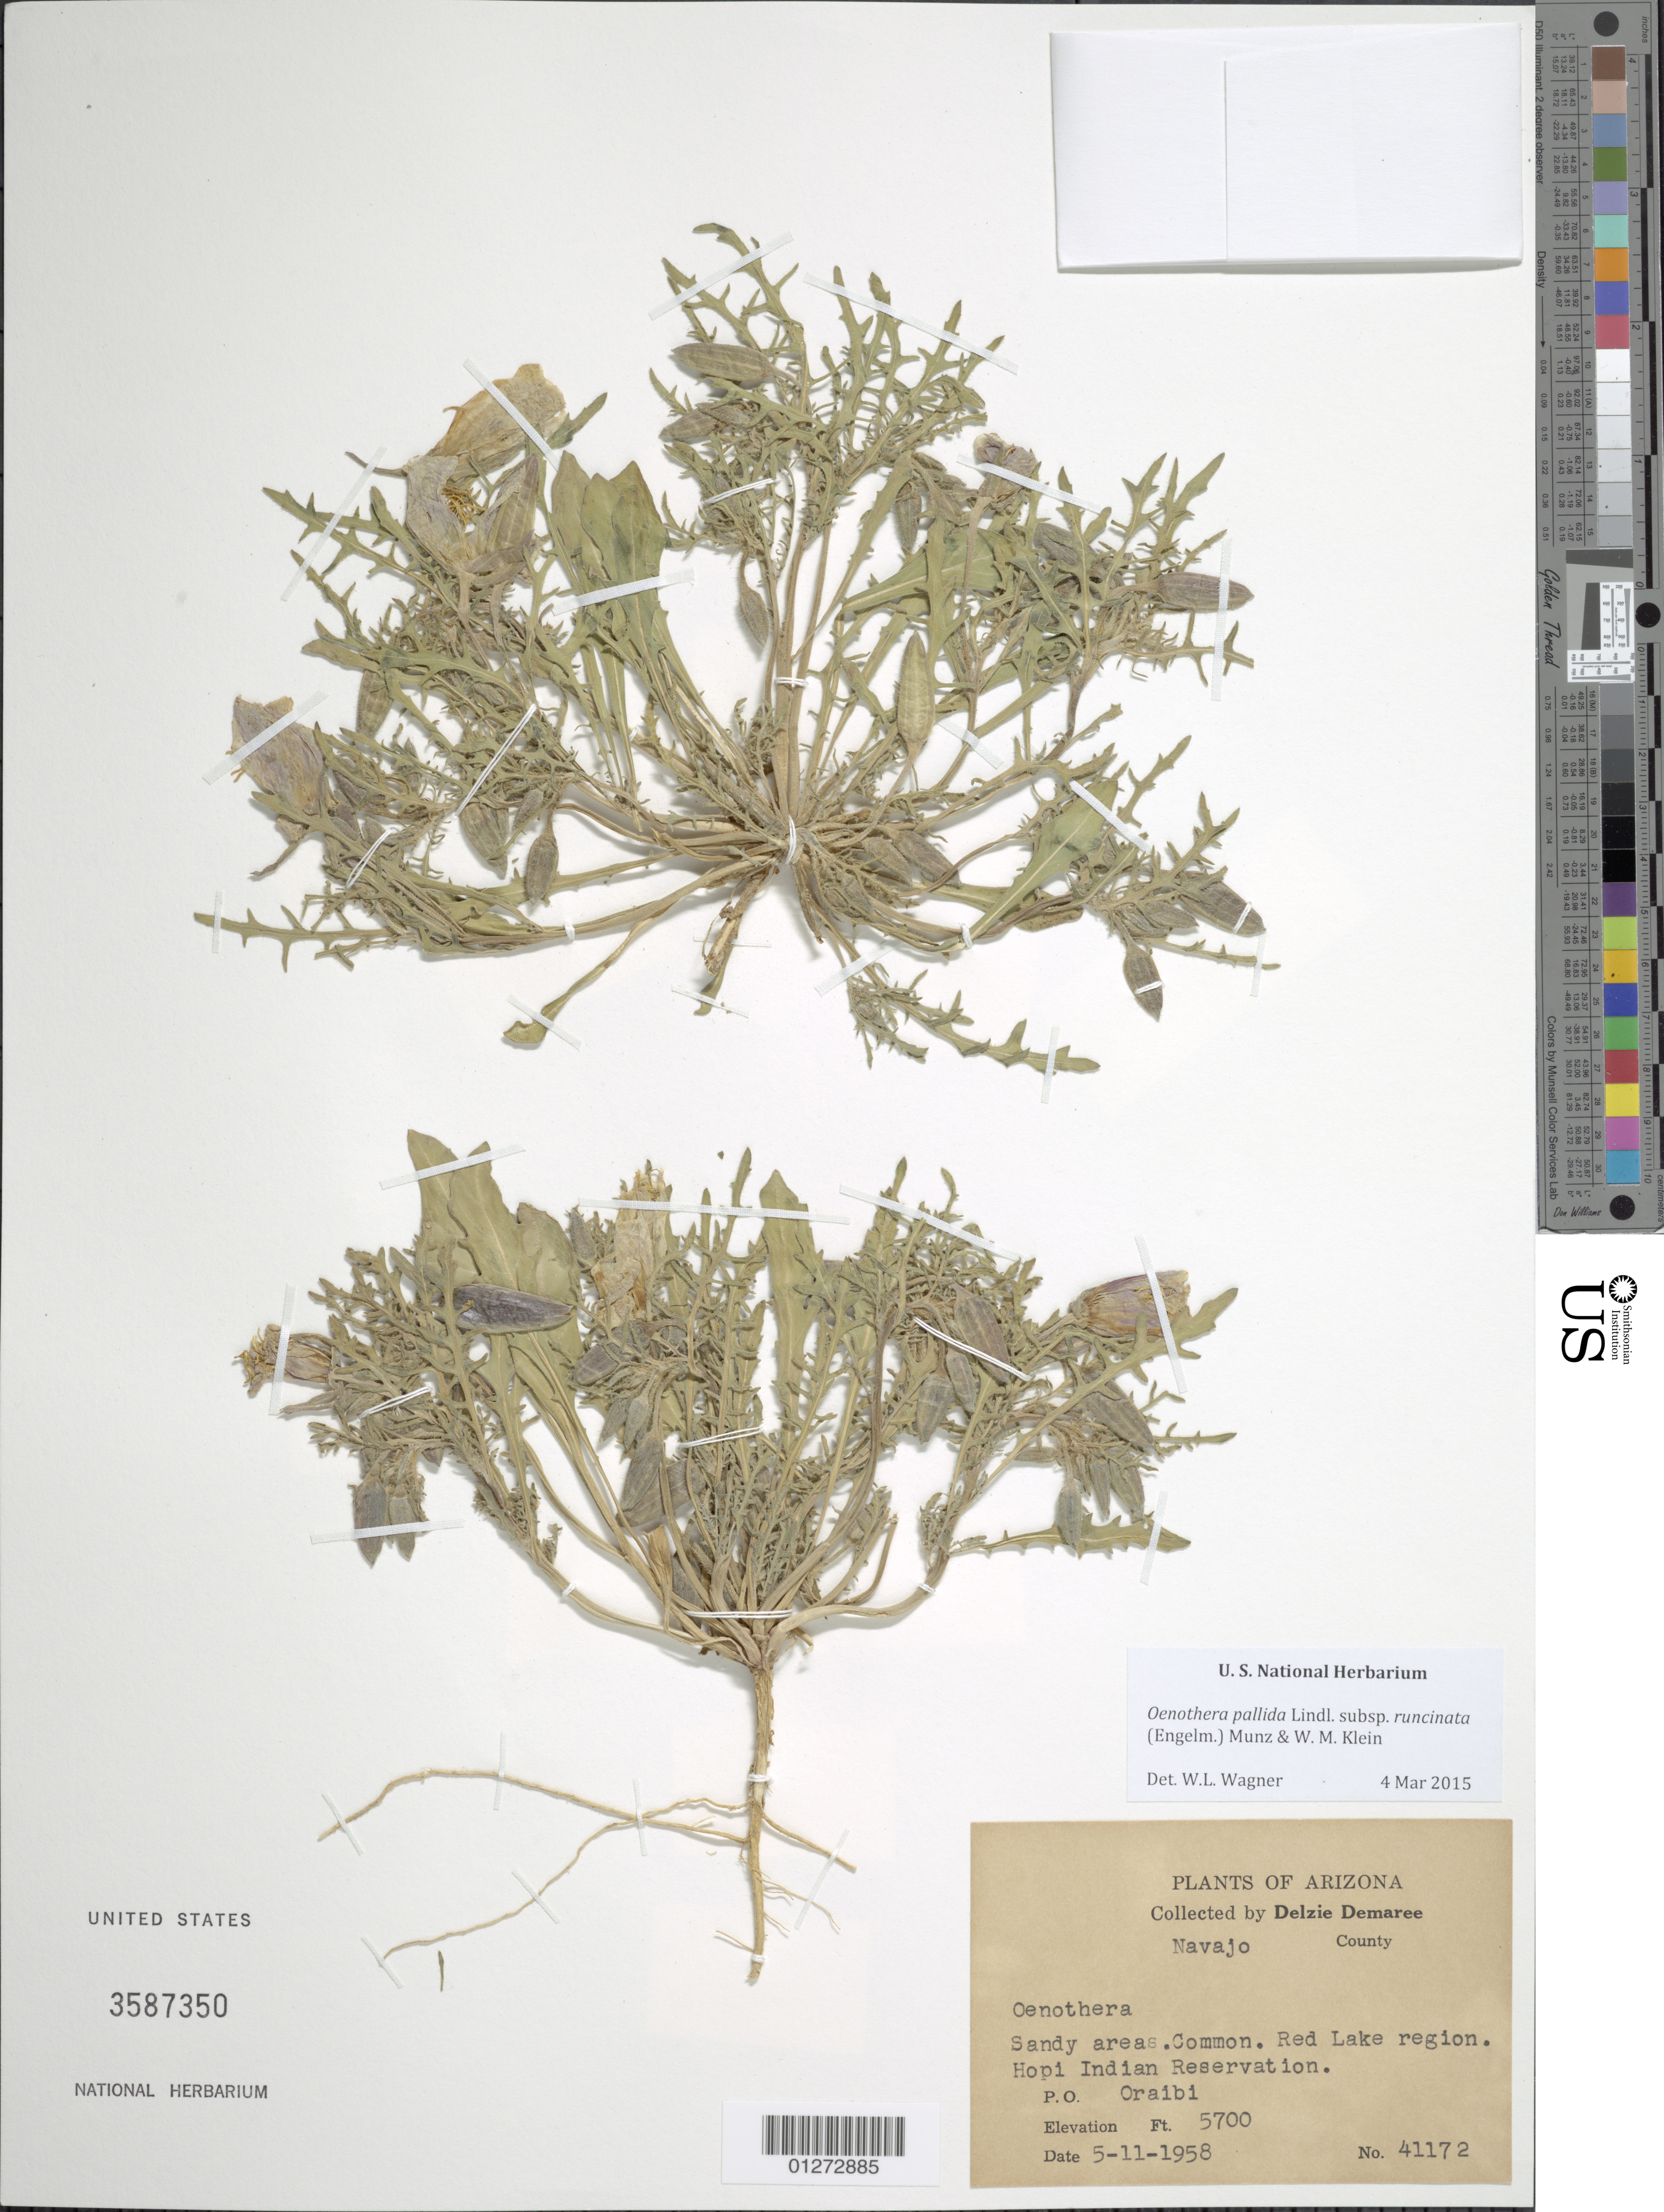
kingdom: Plantae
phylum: Tracheophyta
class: Magnoliopsida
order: Myrtales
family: Onagraceae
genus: Oenothera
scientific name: Oenothera pallida subsp. runcinata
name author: (Engelm.) Munz & W.M. Klein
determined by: Wagner, W. L., (BOT), Smithsonian Institution - National Museum of Natural History (UNITED STATES)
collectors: D. Demaree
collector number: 41172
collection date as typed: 5-11-1958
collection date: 1958-05-11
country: United States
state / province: Arizona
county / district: Navajo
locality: Oraibi, Hopi Indian Reservation, Red Lake Region.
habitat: Sandy areas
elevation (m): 1737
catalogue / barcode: US 3587350